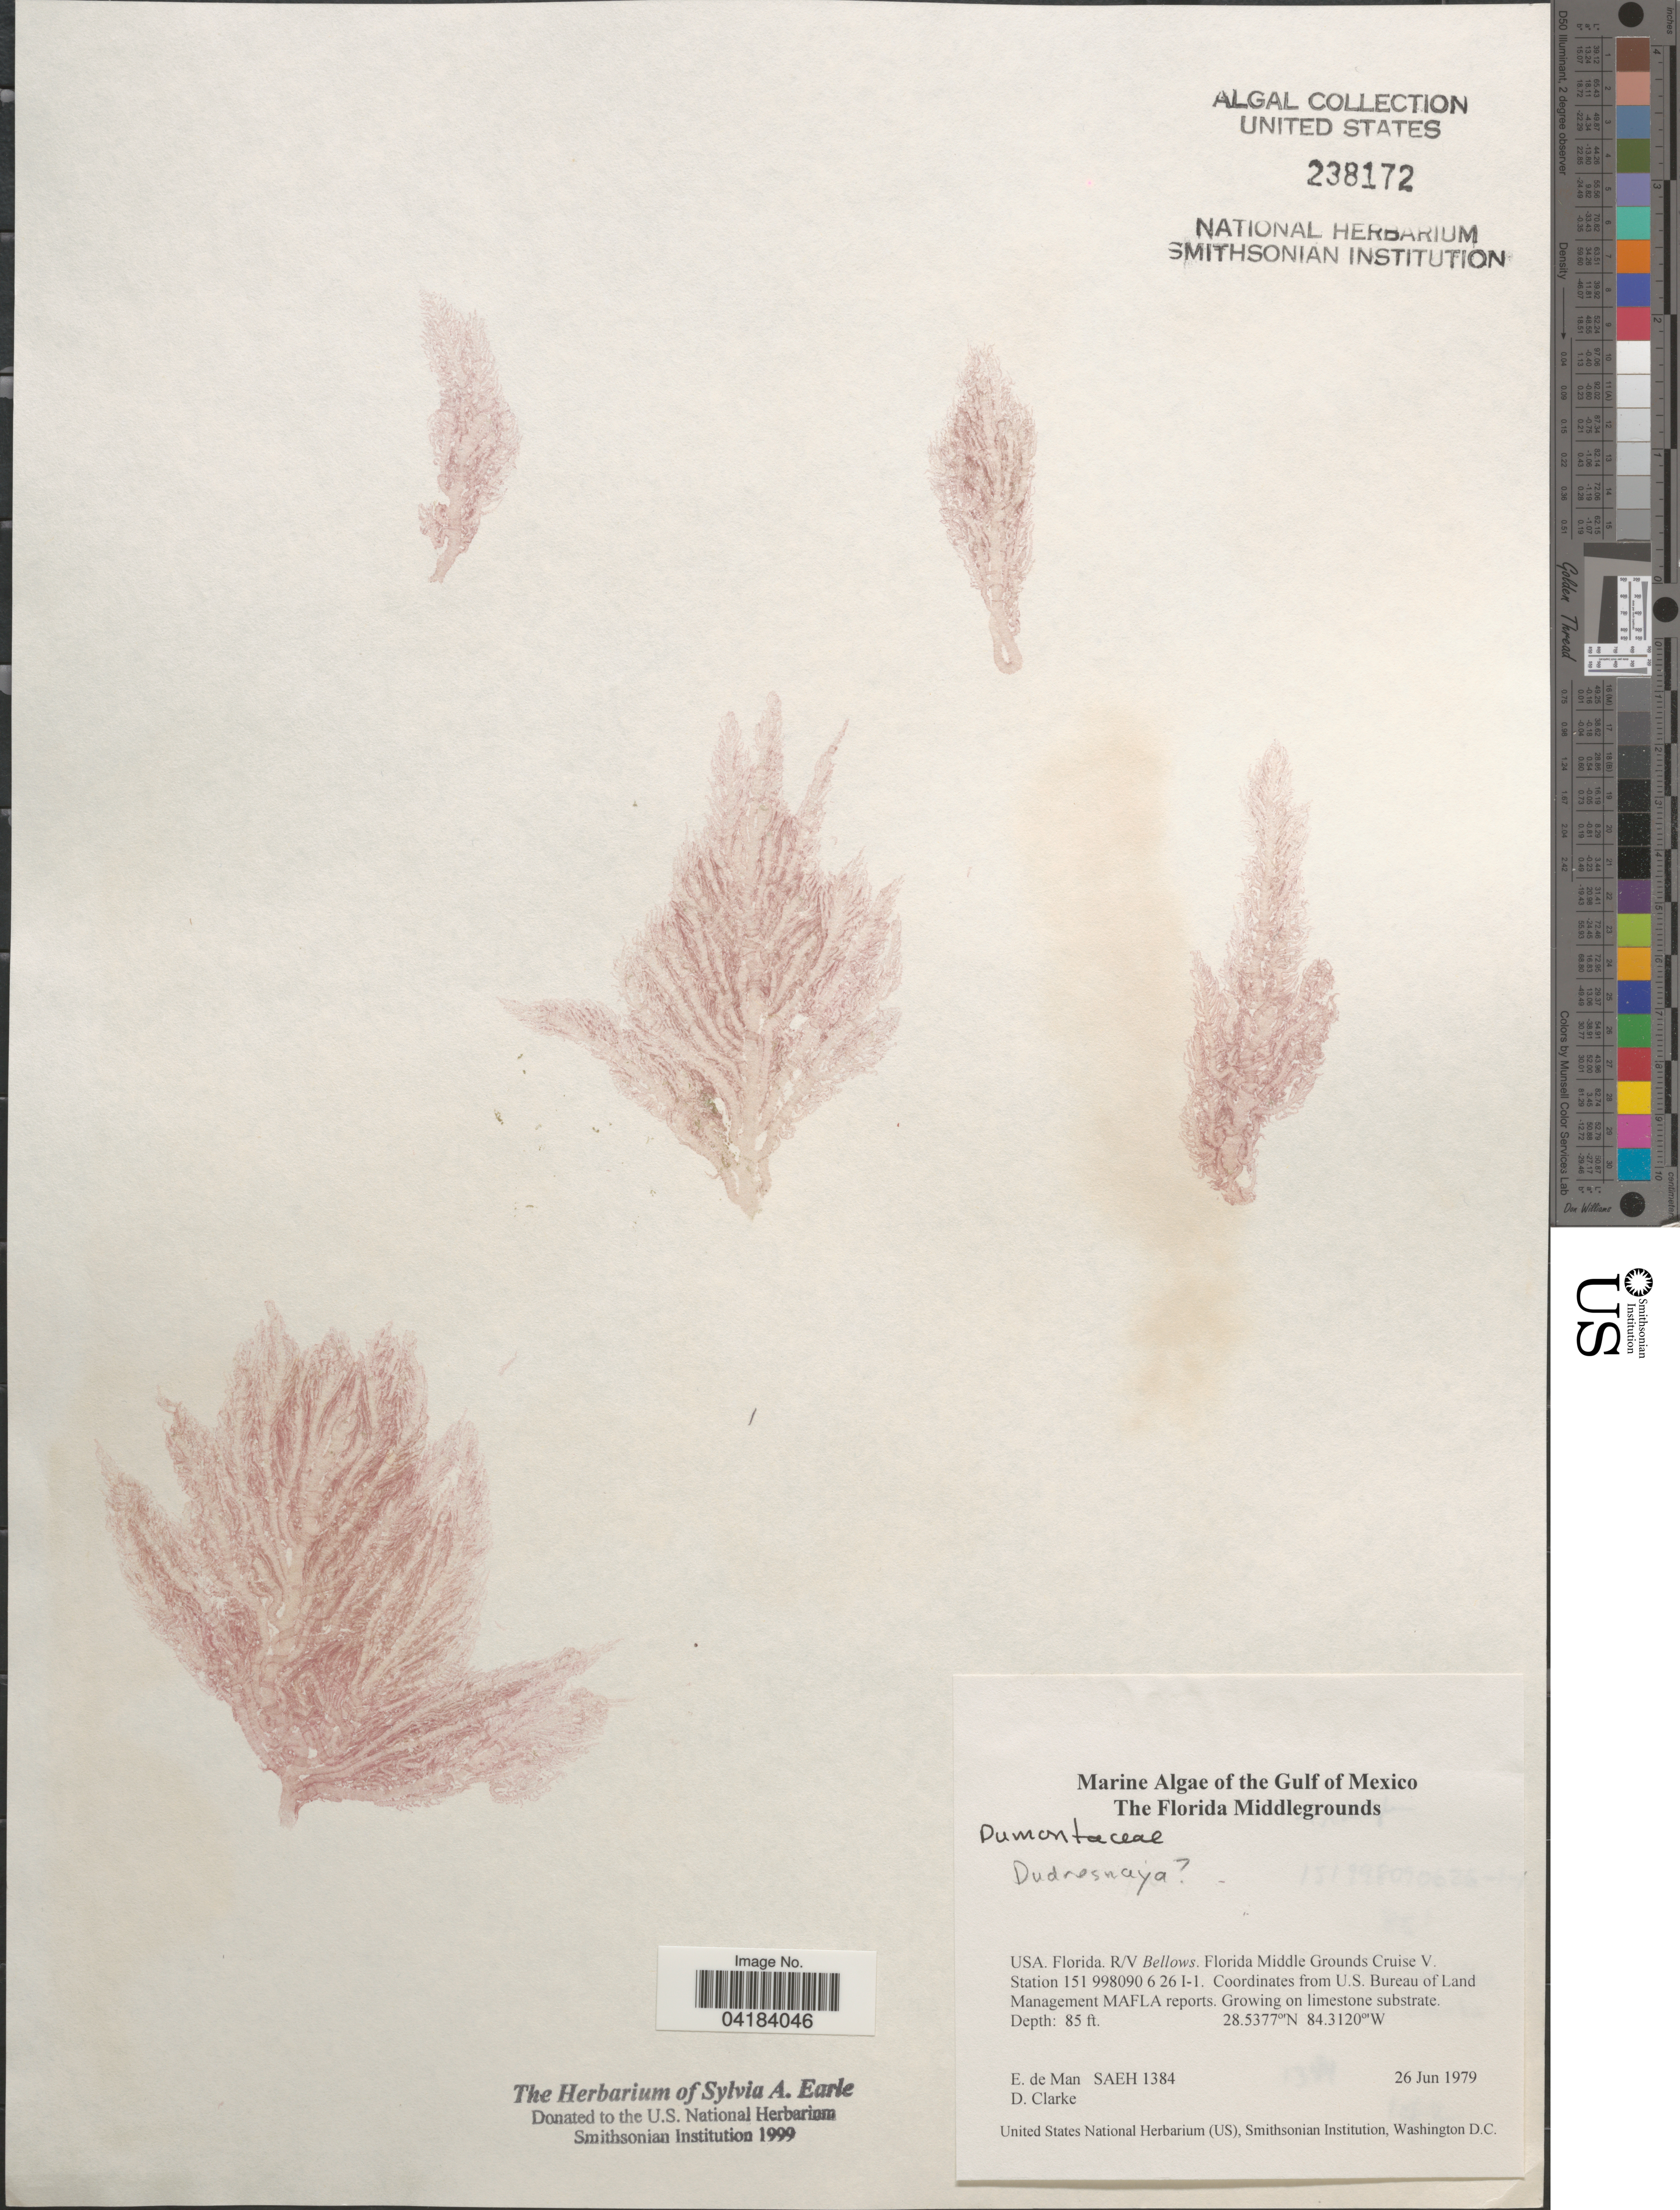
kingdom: Plantae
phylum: Rhodophyta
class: Florideophyceae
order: Gigartinales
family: Dumontiaceae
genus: Dudresnaya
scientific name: Dudresnaya sp.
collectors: E. de Man & D. Clarke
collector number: SAEH1384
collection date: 1979-06-26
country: United States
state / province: Florida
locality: The Gulf of Mexico. The Florida Middlegrounds. R/V Bellows. Florida Middle Grounds Cruise V. Station 151 998090 6 26 I-1.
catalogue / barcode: US 238172